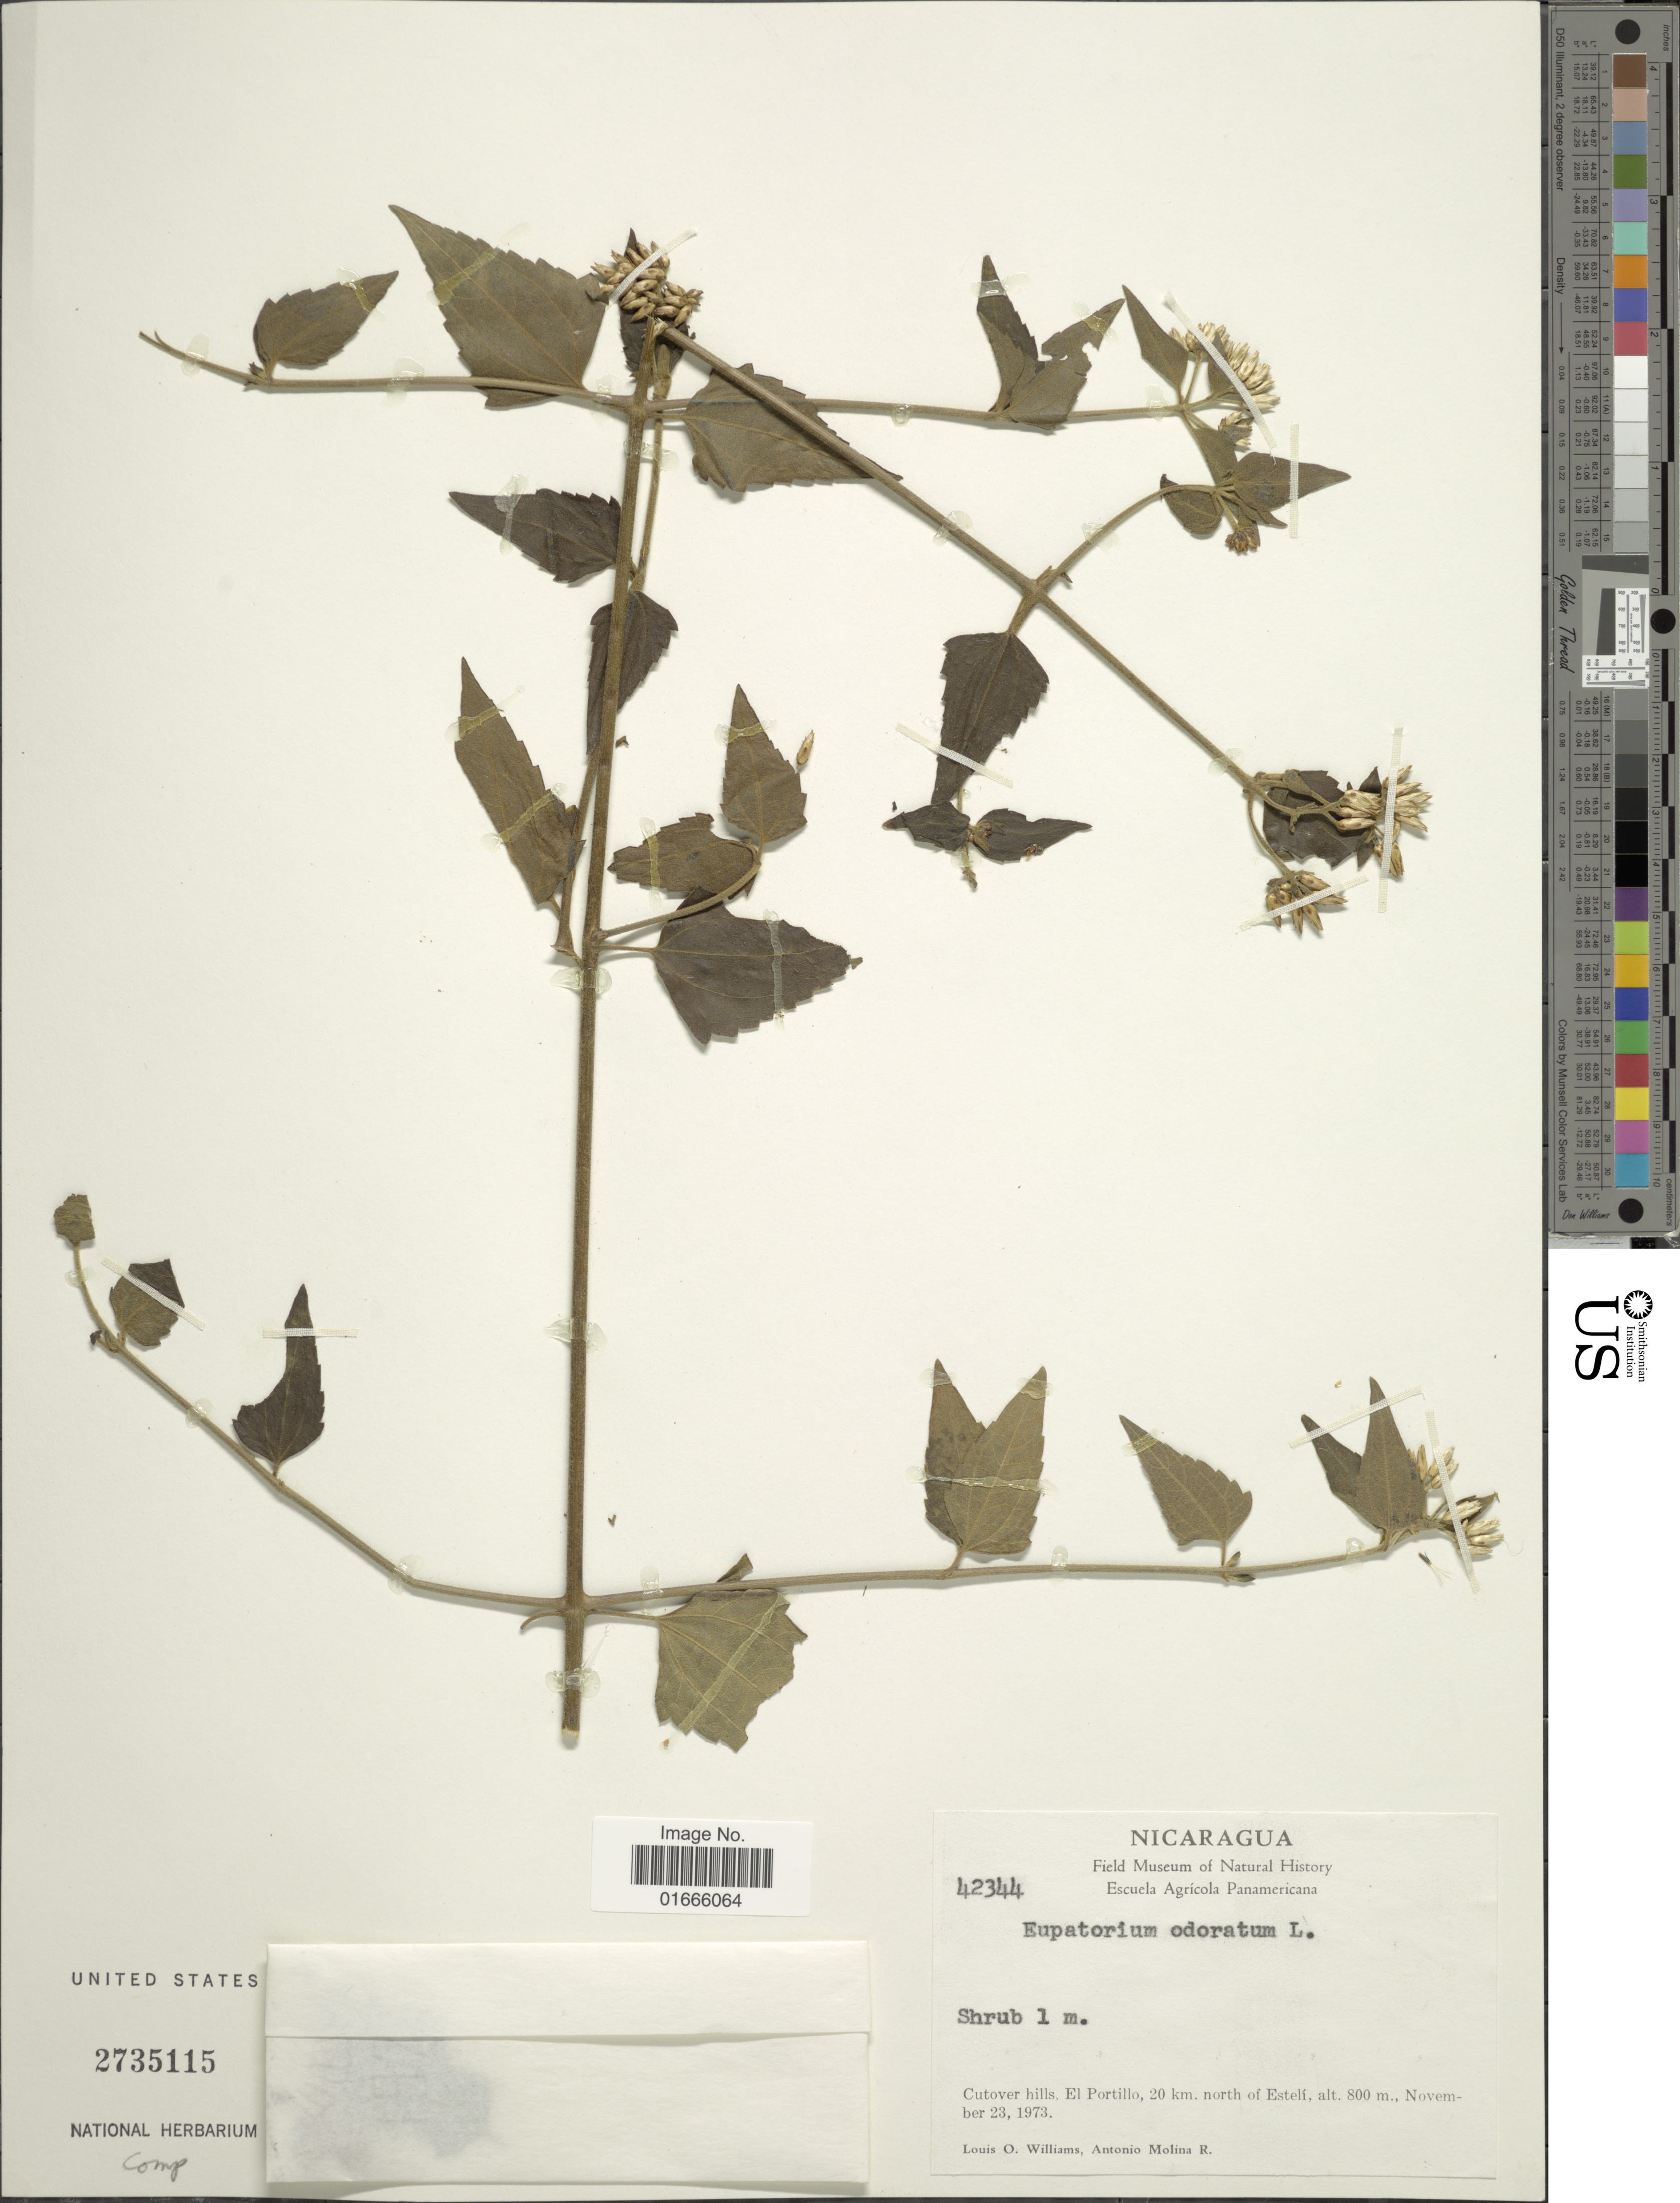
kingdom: Plantae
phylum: Tracheophyta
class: Magnoliopsida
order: Asterales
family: Asteraceae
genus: Chromolaena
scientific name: Chromolaena odorata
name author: (L.) R.M. King & H. Rob.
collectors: L. O. Williams & A. Molina R.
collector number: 42344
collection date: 1973-11-23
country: Nicaragua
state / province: Esteli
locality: Cutover hills, El Portillo, 20 km. north of Esteli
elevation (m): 800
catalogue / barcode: US 2735115